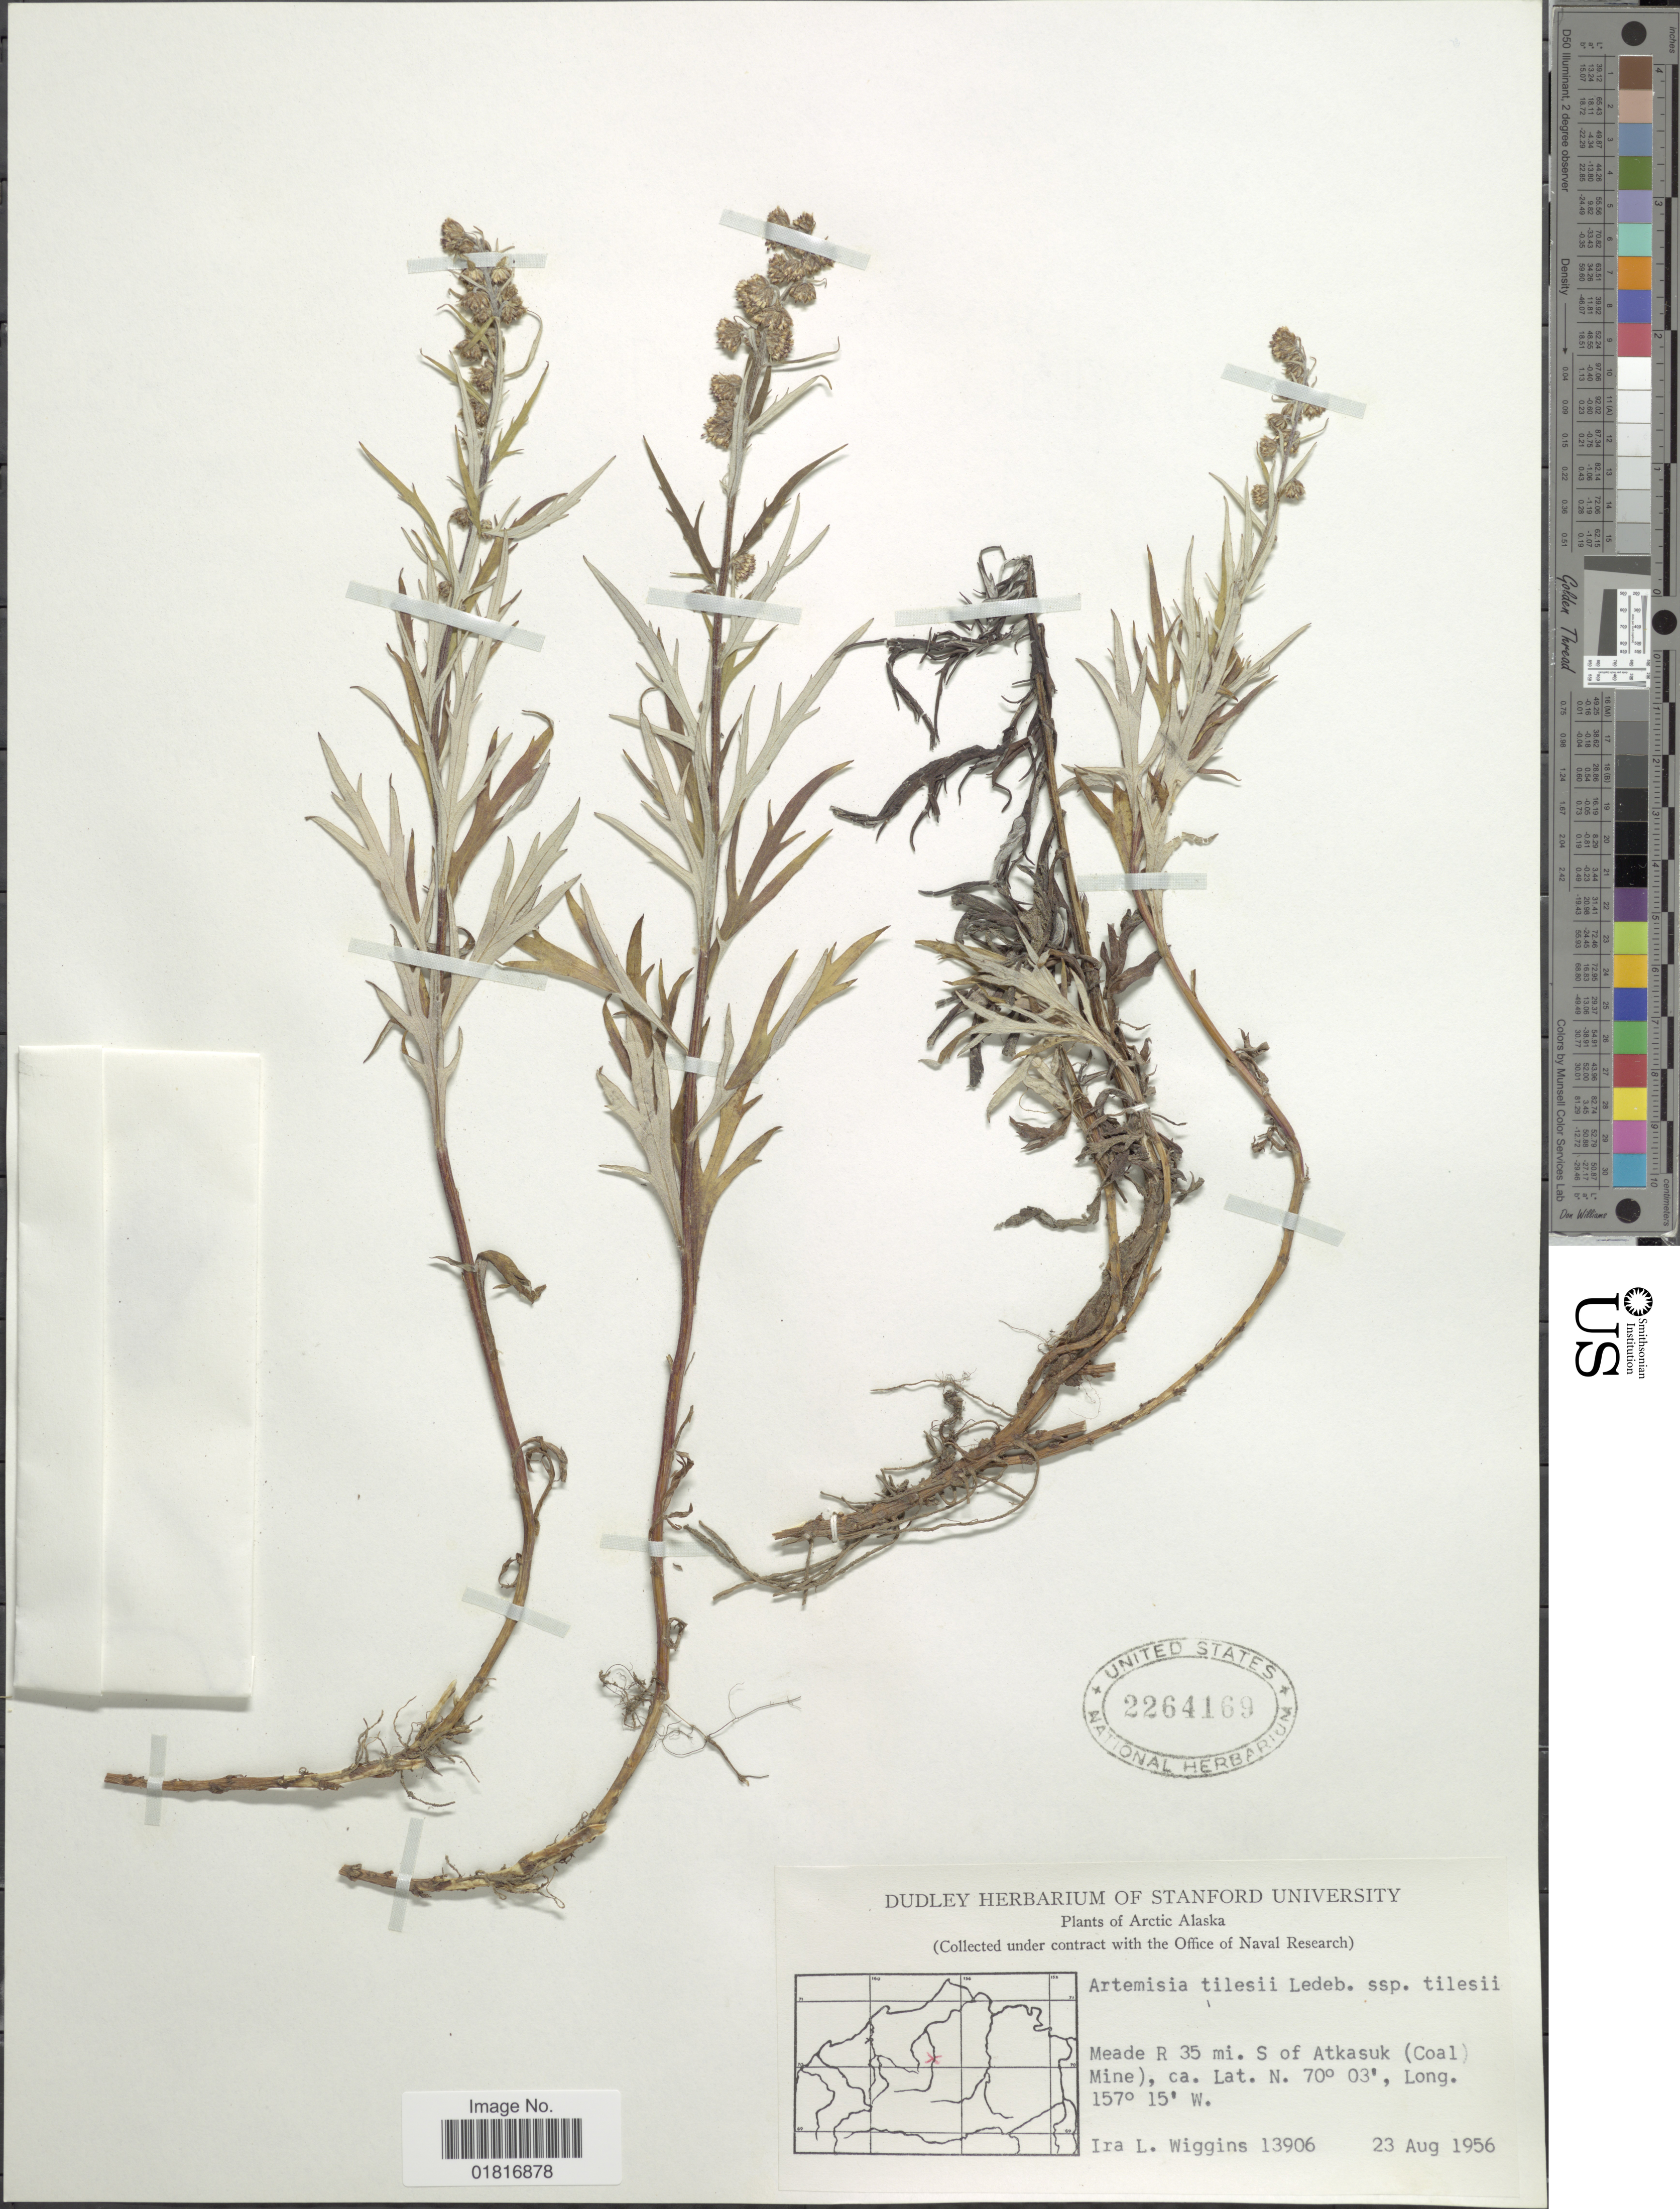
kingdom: Plantae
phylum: Tracheophyta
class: Magnoliopsida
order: Asterales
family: Asteraceae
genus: Artemisia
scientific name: Artemisia tilesii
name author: Ledeb.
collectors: I. L. Wiggins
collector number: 13906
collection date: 1956-08-23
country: United States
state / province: Alaska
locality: Arctic Alaska, Meade R 35 mi. S of Atkasuk (Coal) Mine)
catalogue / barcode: US 2264169